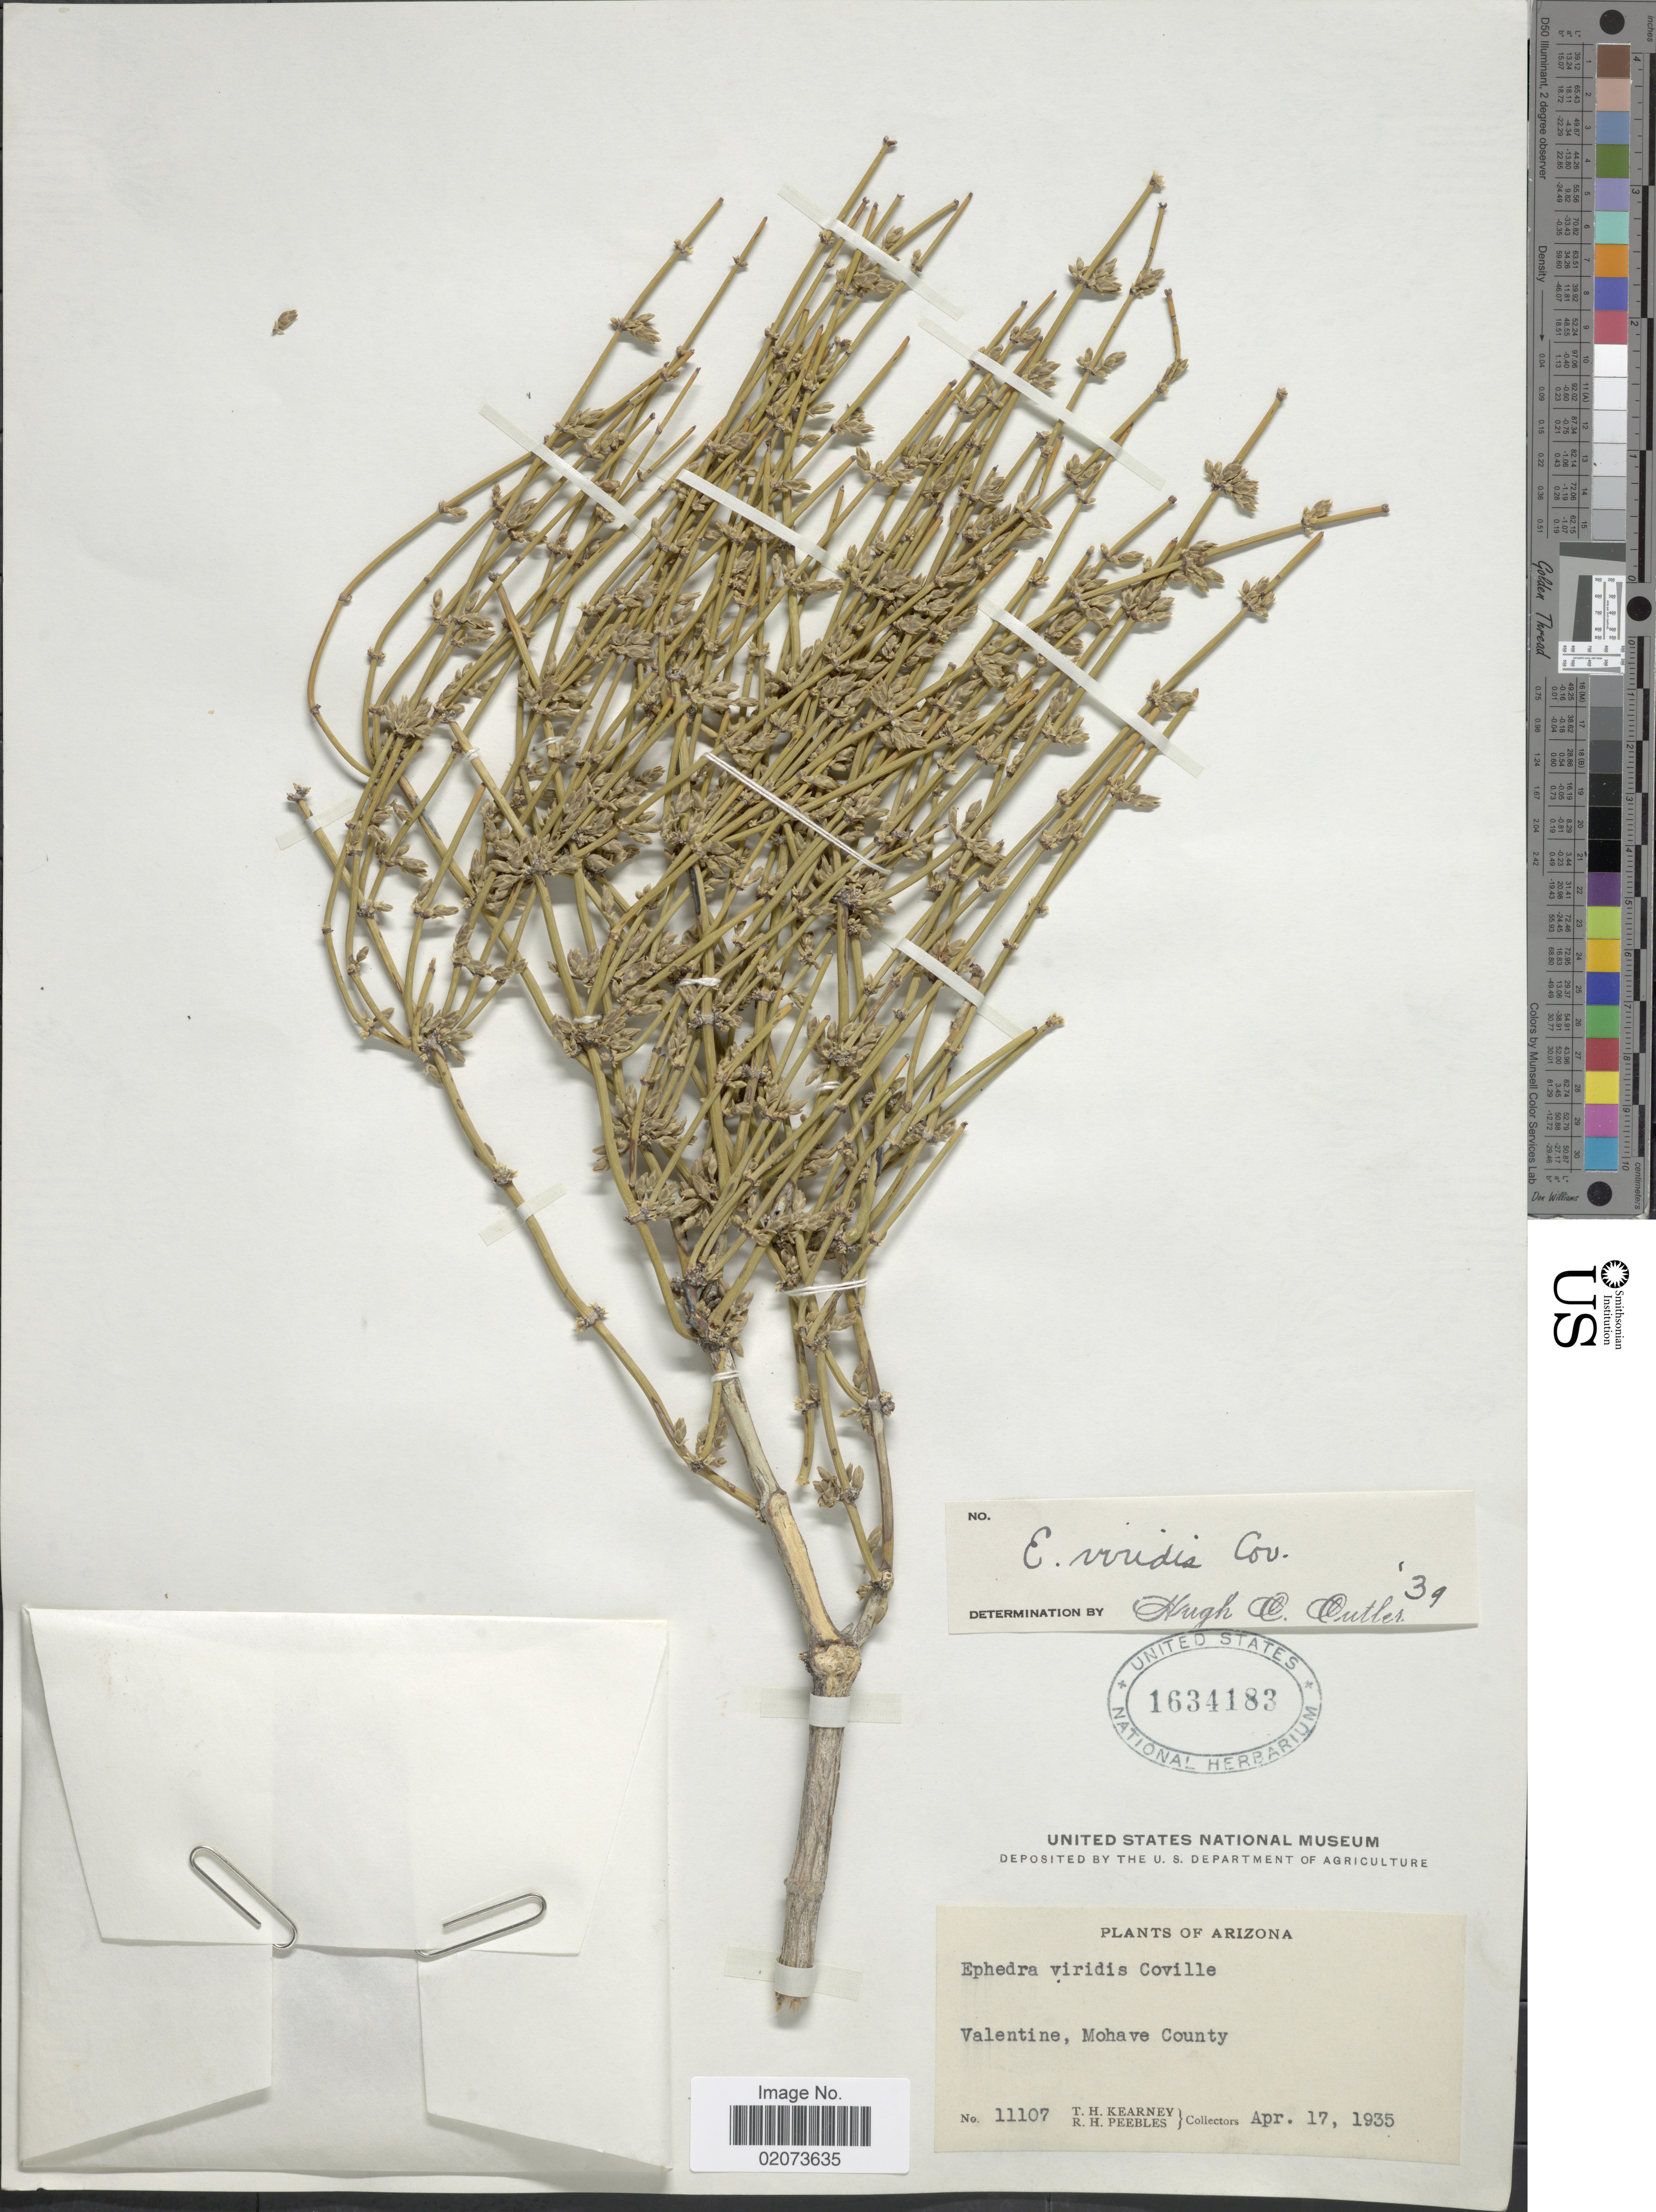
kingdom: Plantae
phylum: Tracheophyta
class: Gnetopsida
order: Ephedrales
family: Ephedraceae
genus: Ephedra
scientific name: Ephedra viridis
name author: Coville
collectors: T. H. Kearney & R. H. Peebles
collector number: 11107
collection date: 1935-04-17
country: United States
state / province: Arizona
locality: Valentine, Mohave County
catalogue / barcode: US 1634183